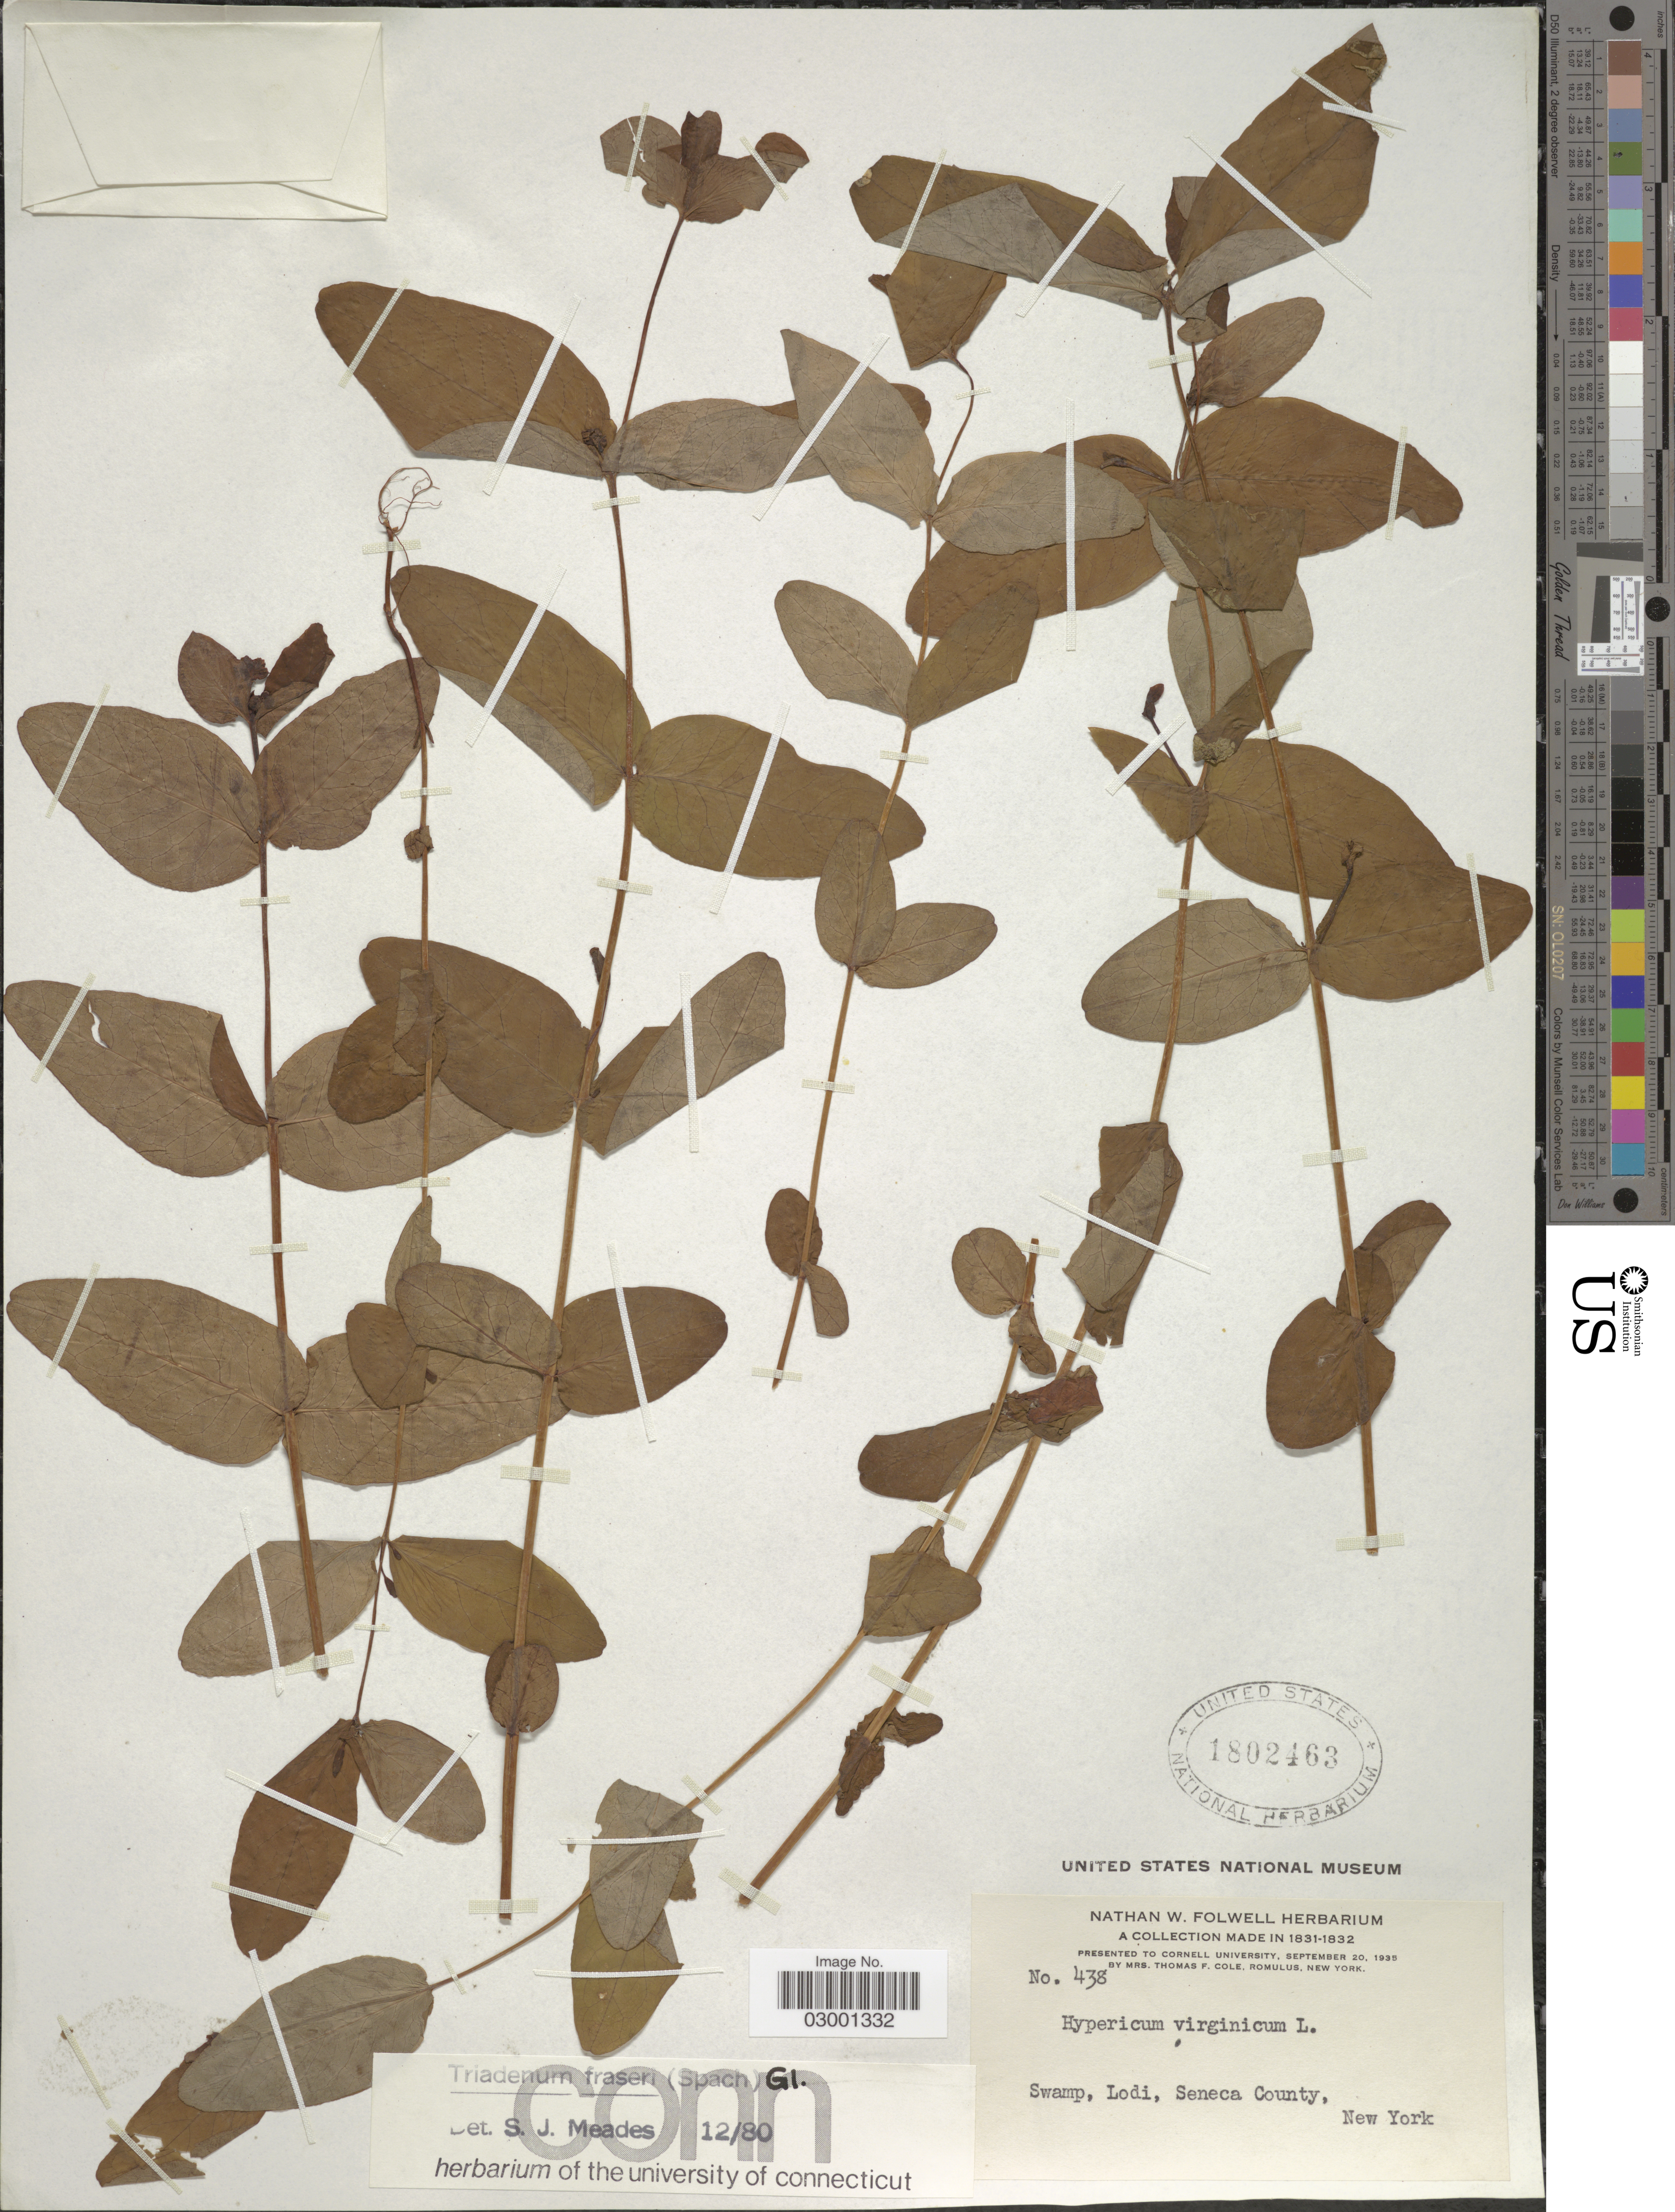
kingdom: Plantae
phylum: Tracheophyta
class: Magnoliopsida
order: Malpighiales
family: Hypericaceae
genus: Hypericum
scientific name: Hypericum fraseri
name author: Steud.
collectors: T. Cole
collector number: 438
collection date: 1831/1832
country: United States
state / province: New York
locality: Swamp,Lodi, Seneca County.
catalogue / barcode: US 1802463